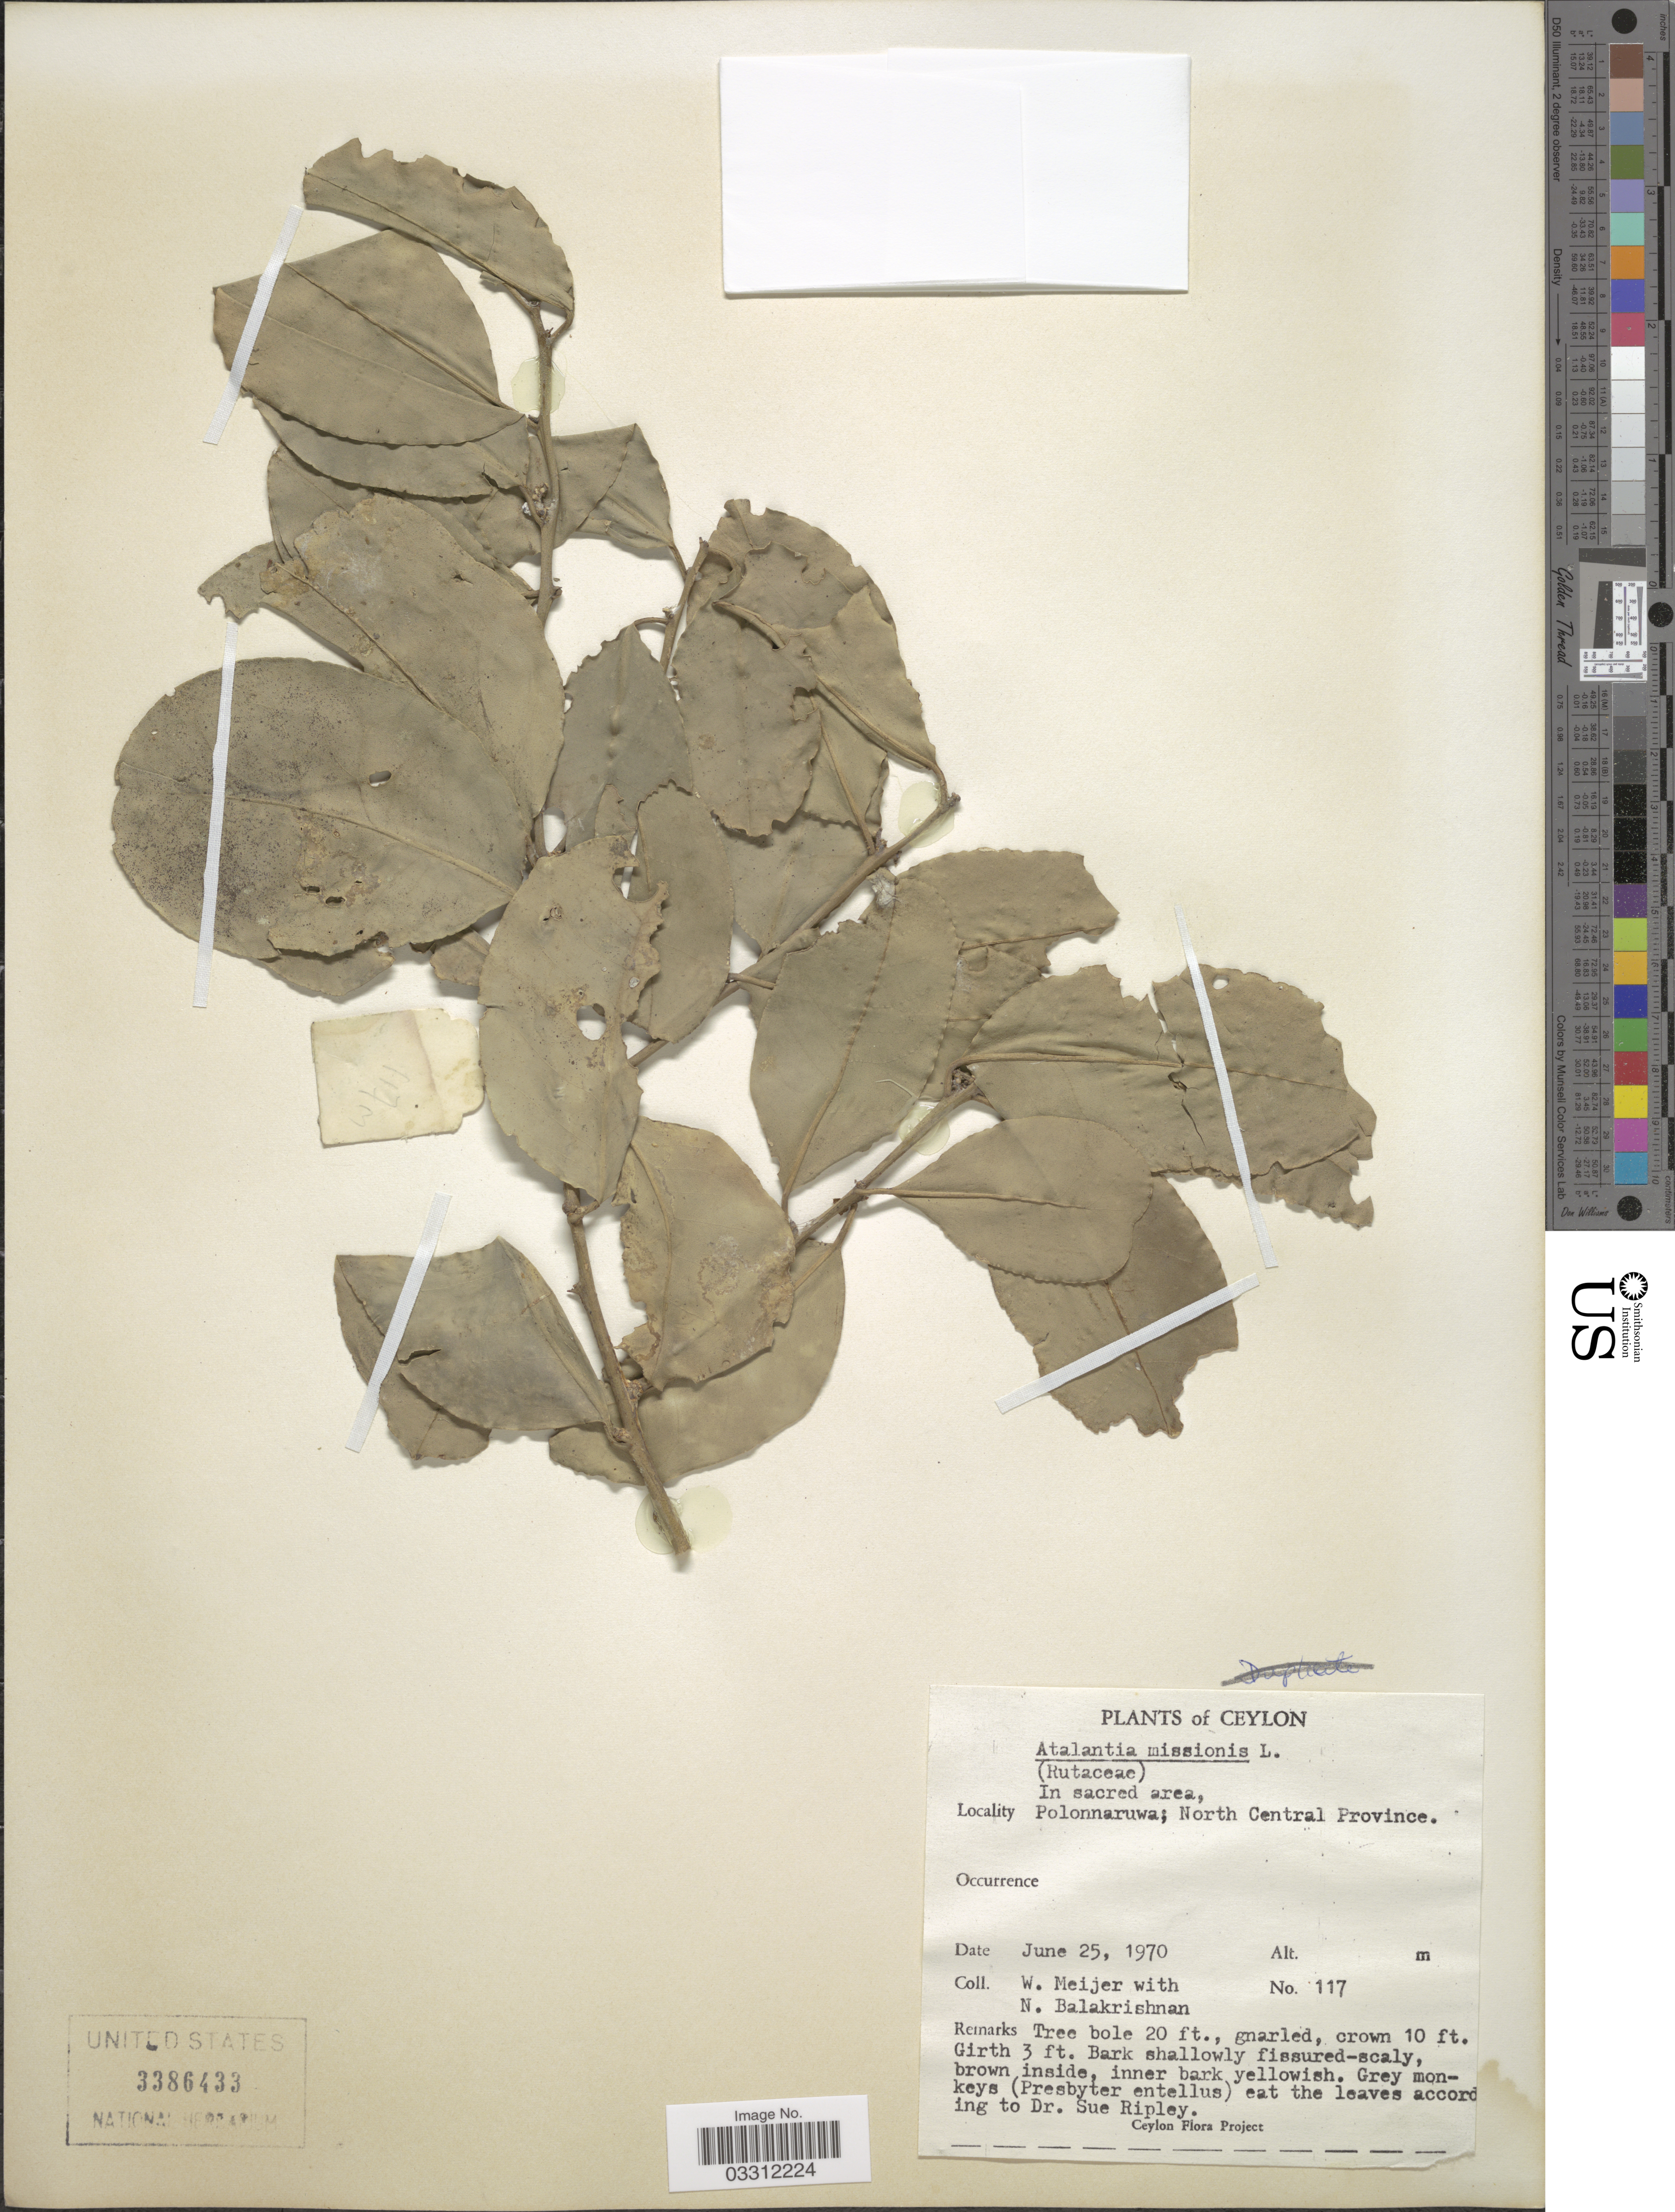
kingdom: Plantae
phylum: Tracheophyta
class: Magnoliopsida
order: Sapindales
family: Rutaceae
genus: Atalantia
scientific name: Atalantia missionis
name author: (Wall. ex Wight) Oliv.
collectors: W. Meijer & N. Balakrishnan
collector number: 117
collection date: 1970-06-25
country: Sri Lanka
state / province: North Central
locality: Ceylon, Polonnaruwa.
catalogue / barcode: US 3386433